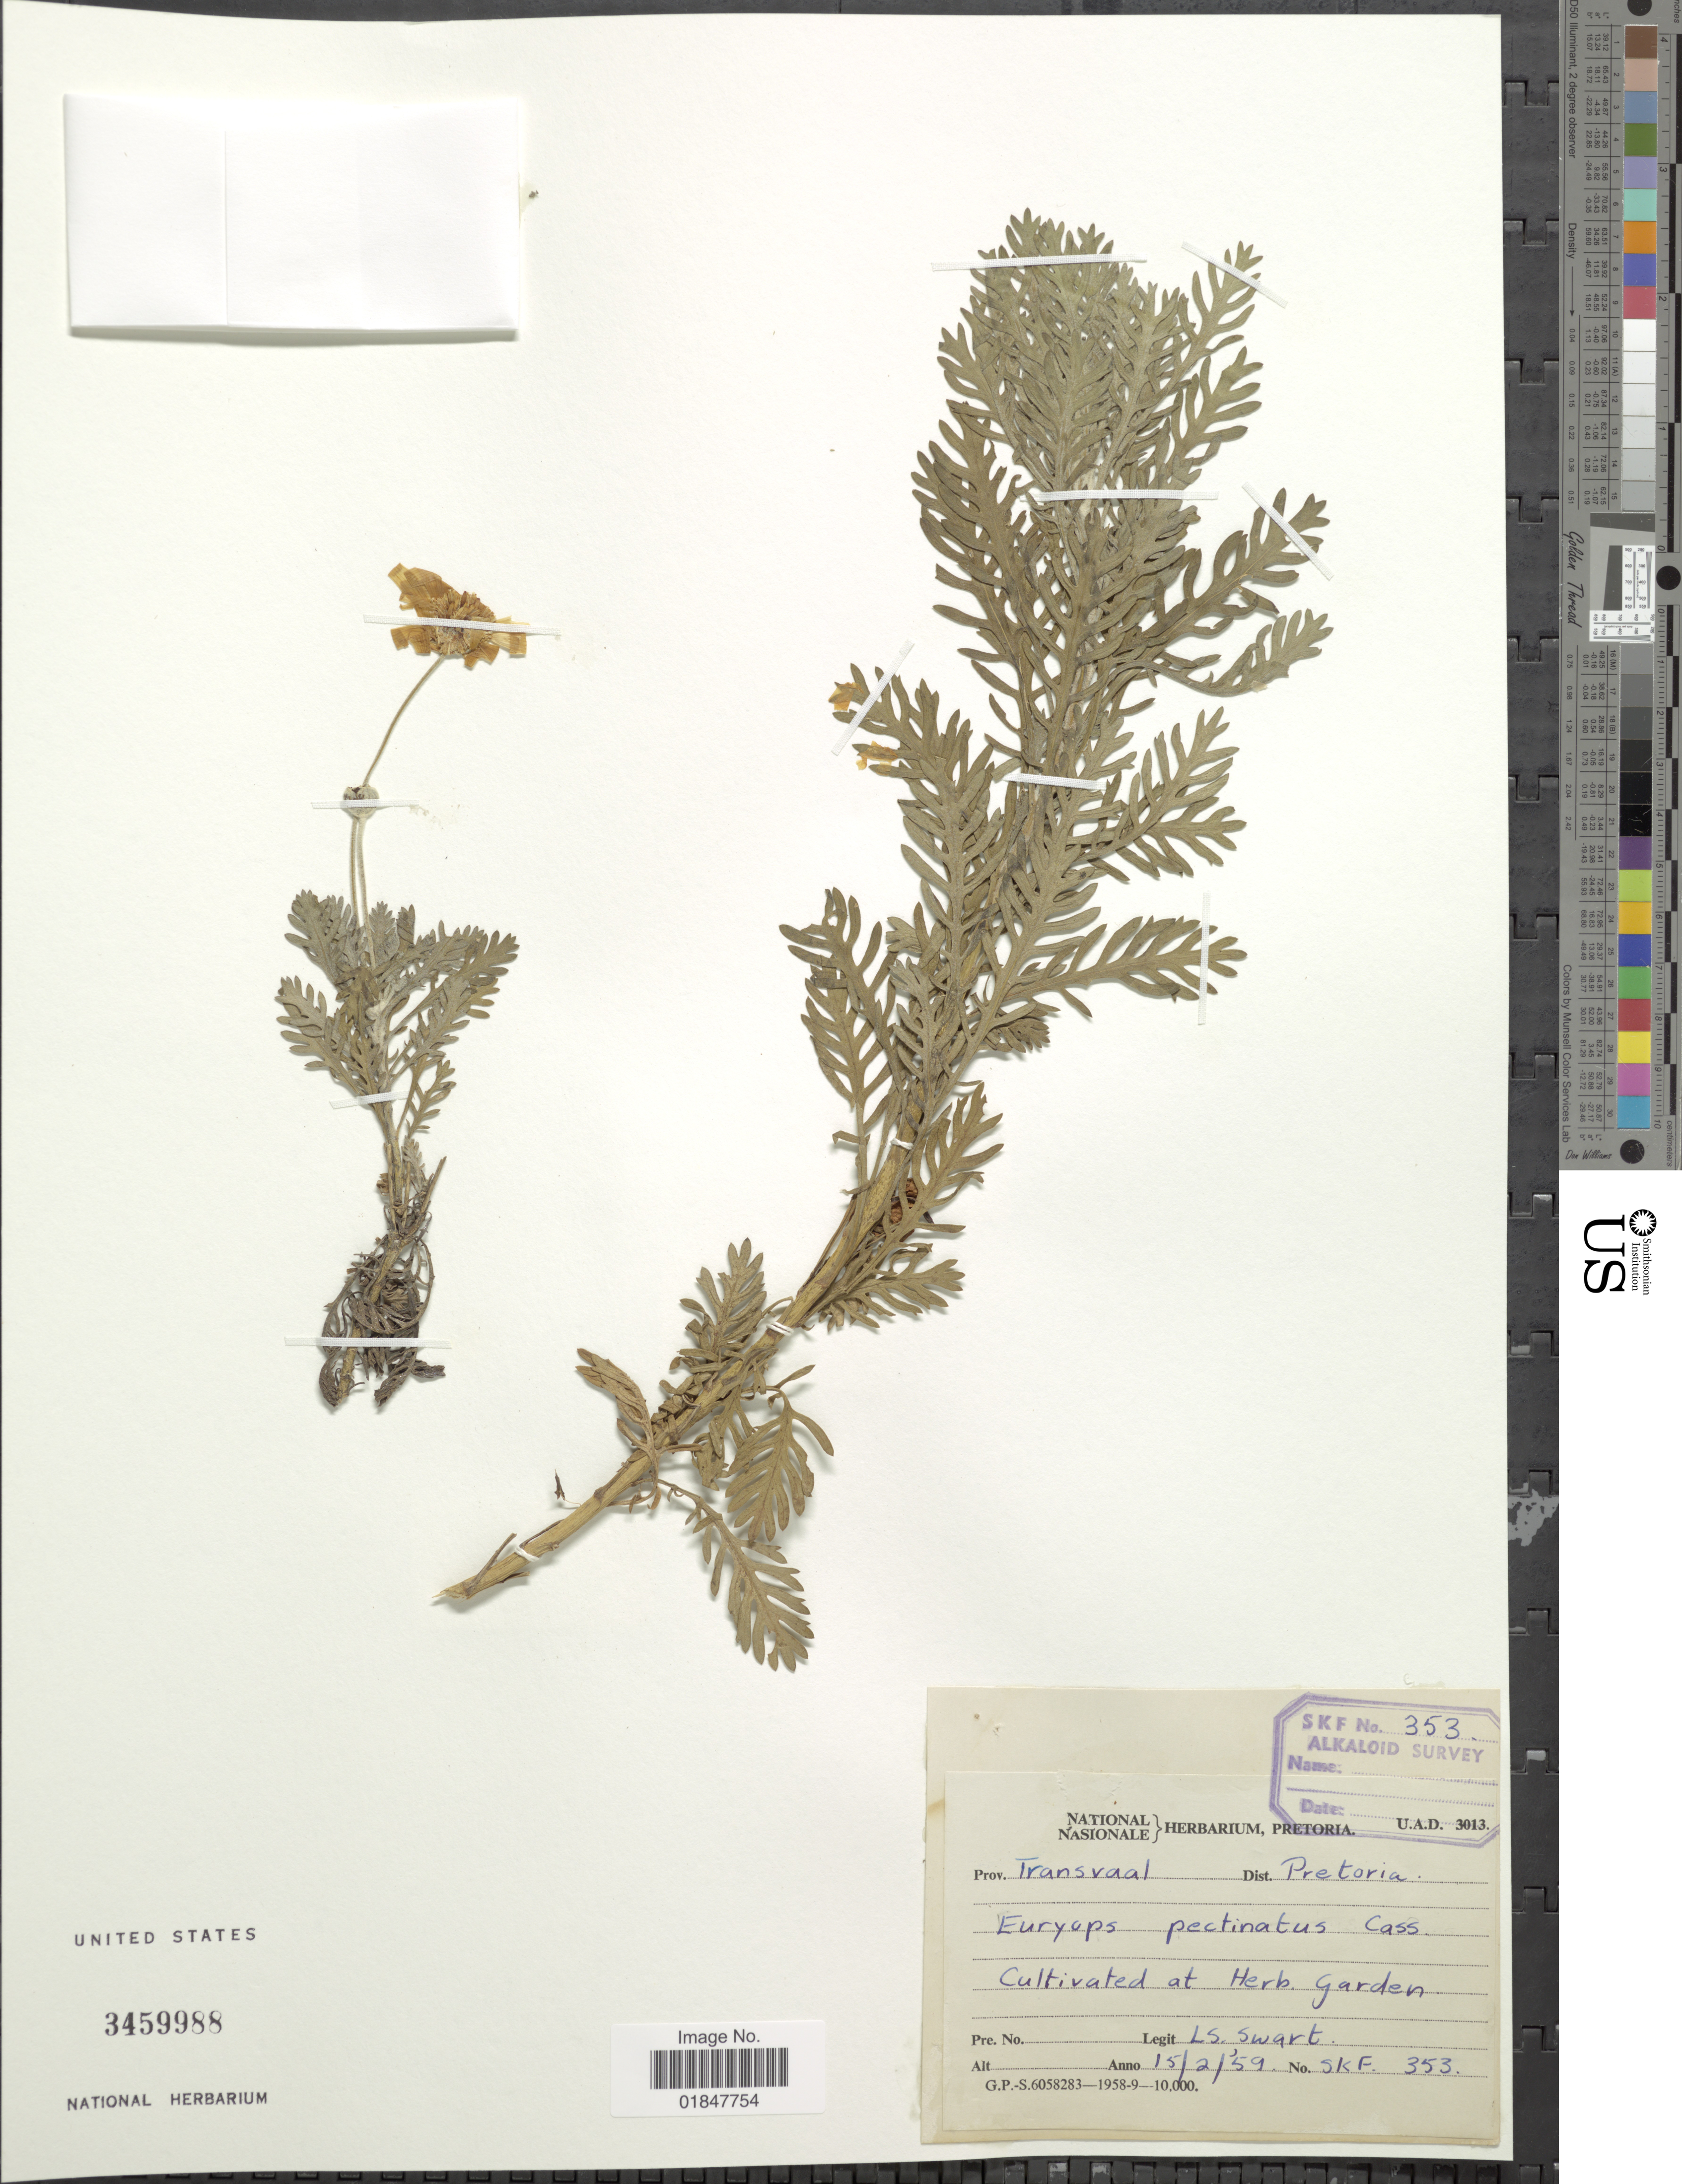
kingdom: Plantae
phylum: Tracheophyta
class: Magnoliopsida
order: Asterales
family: Asteraceae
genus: Euryops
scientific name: Euryops pectinatus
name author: (L.) Cass.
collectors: L. Swart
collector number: SKF353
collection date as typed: Transcribed d/m/y: 15/2/59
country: South Africa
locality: Prov. Transvaal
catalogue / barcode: US 3459988